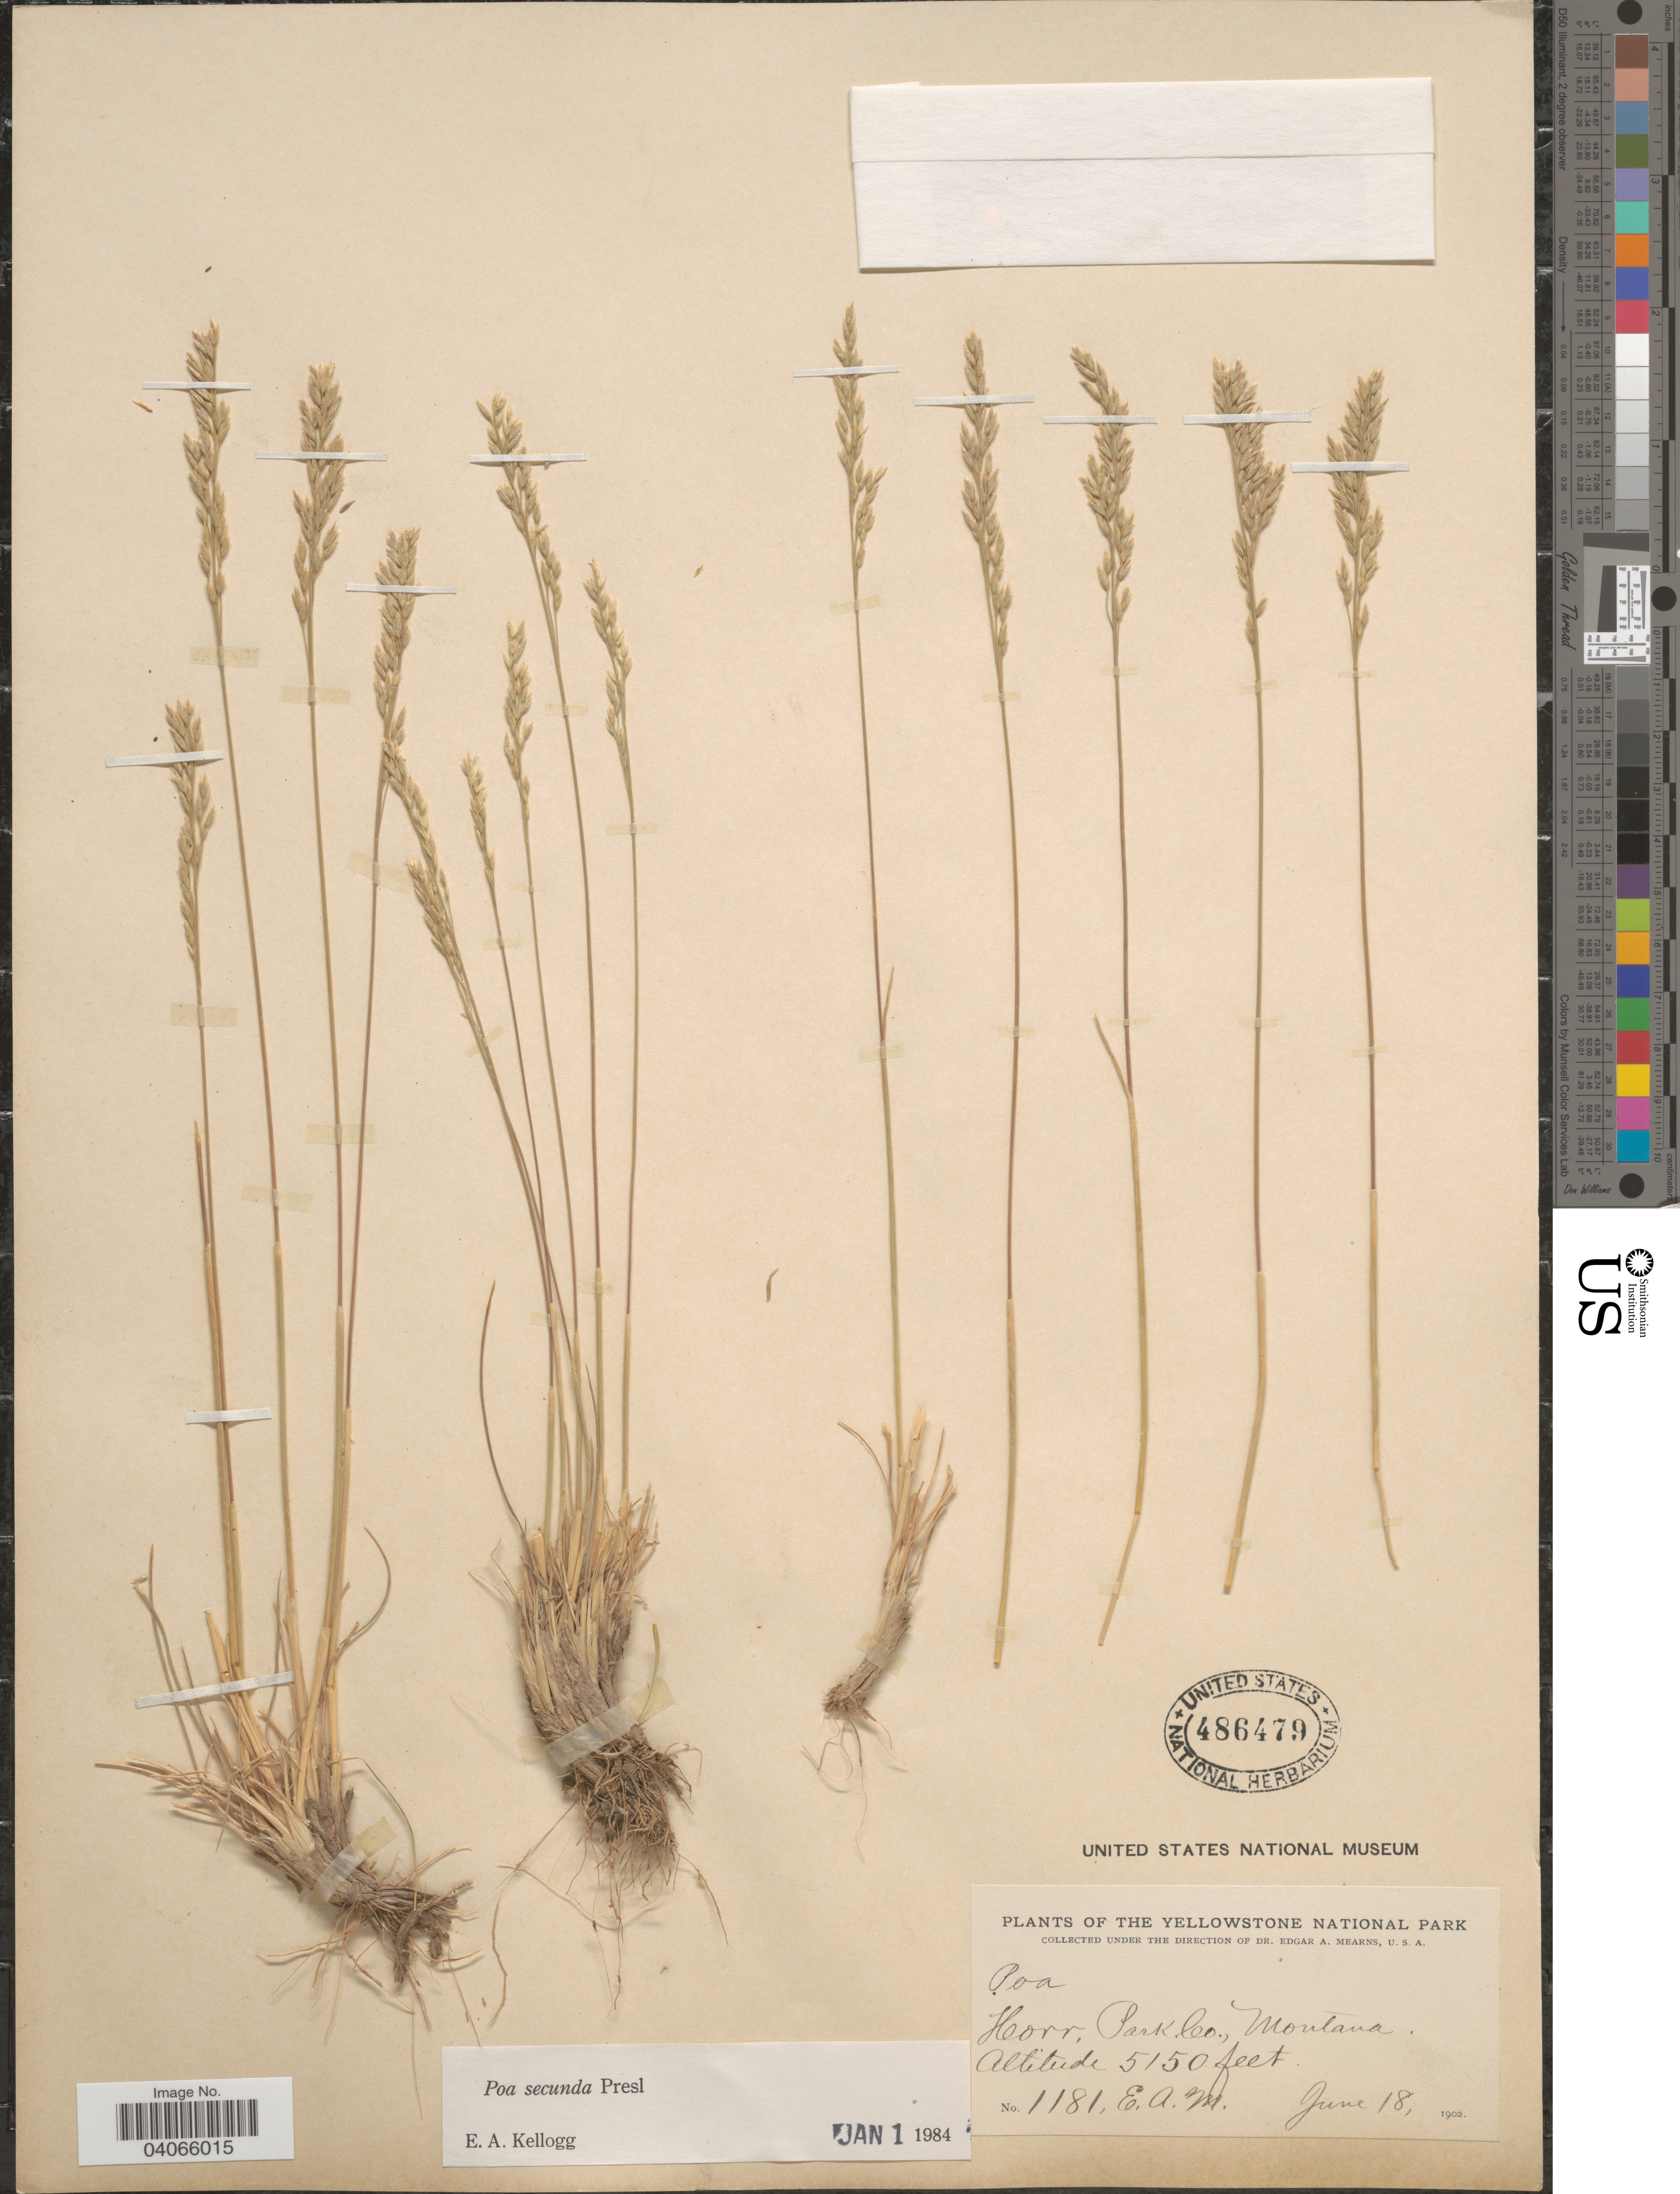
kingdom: Plantae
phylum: Tracheophyta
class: Liliopsida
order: Poales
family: Poaceae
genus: Poa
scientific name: Poa secunda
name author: J. Presl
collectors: E. A. Mearns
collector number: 1181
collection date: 1902-06-18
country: United States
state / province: Montana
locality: The Yellowstone National Park. Horr, Park Co.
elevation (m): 1570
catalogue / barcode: US 486479